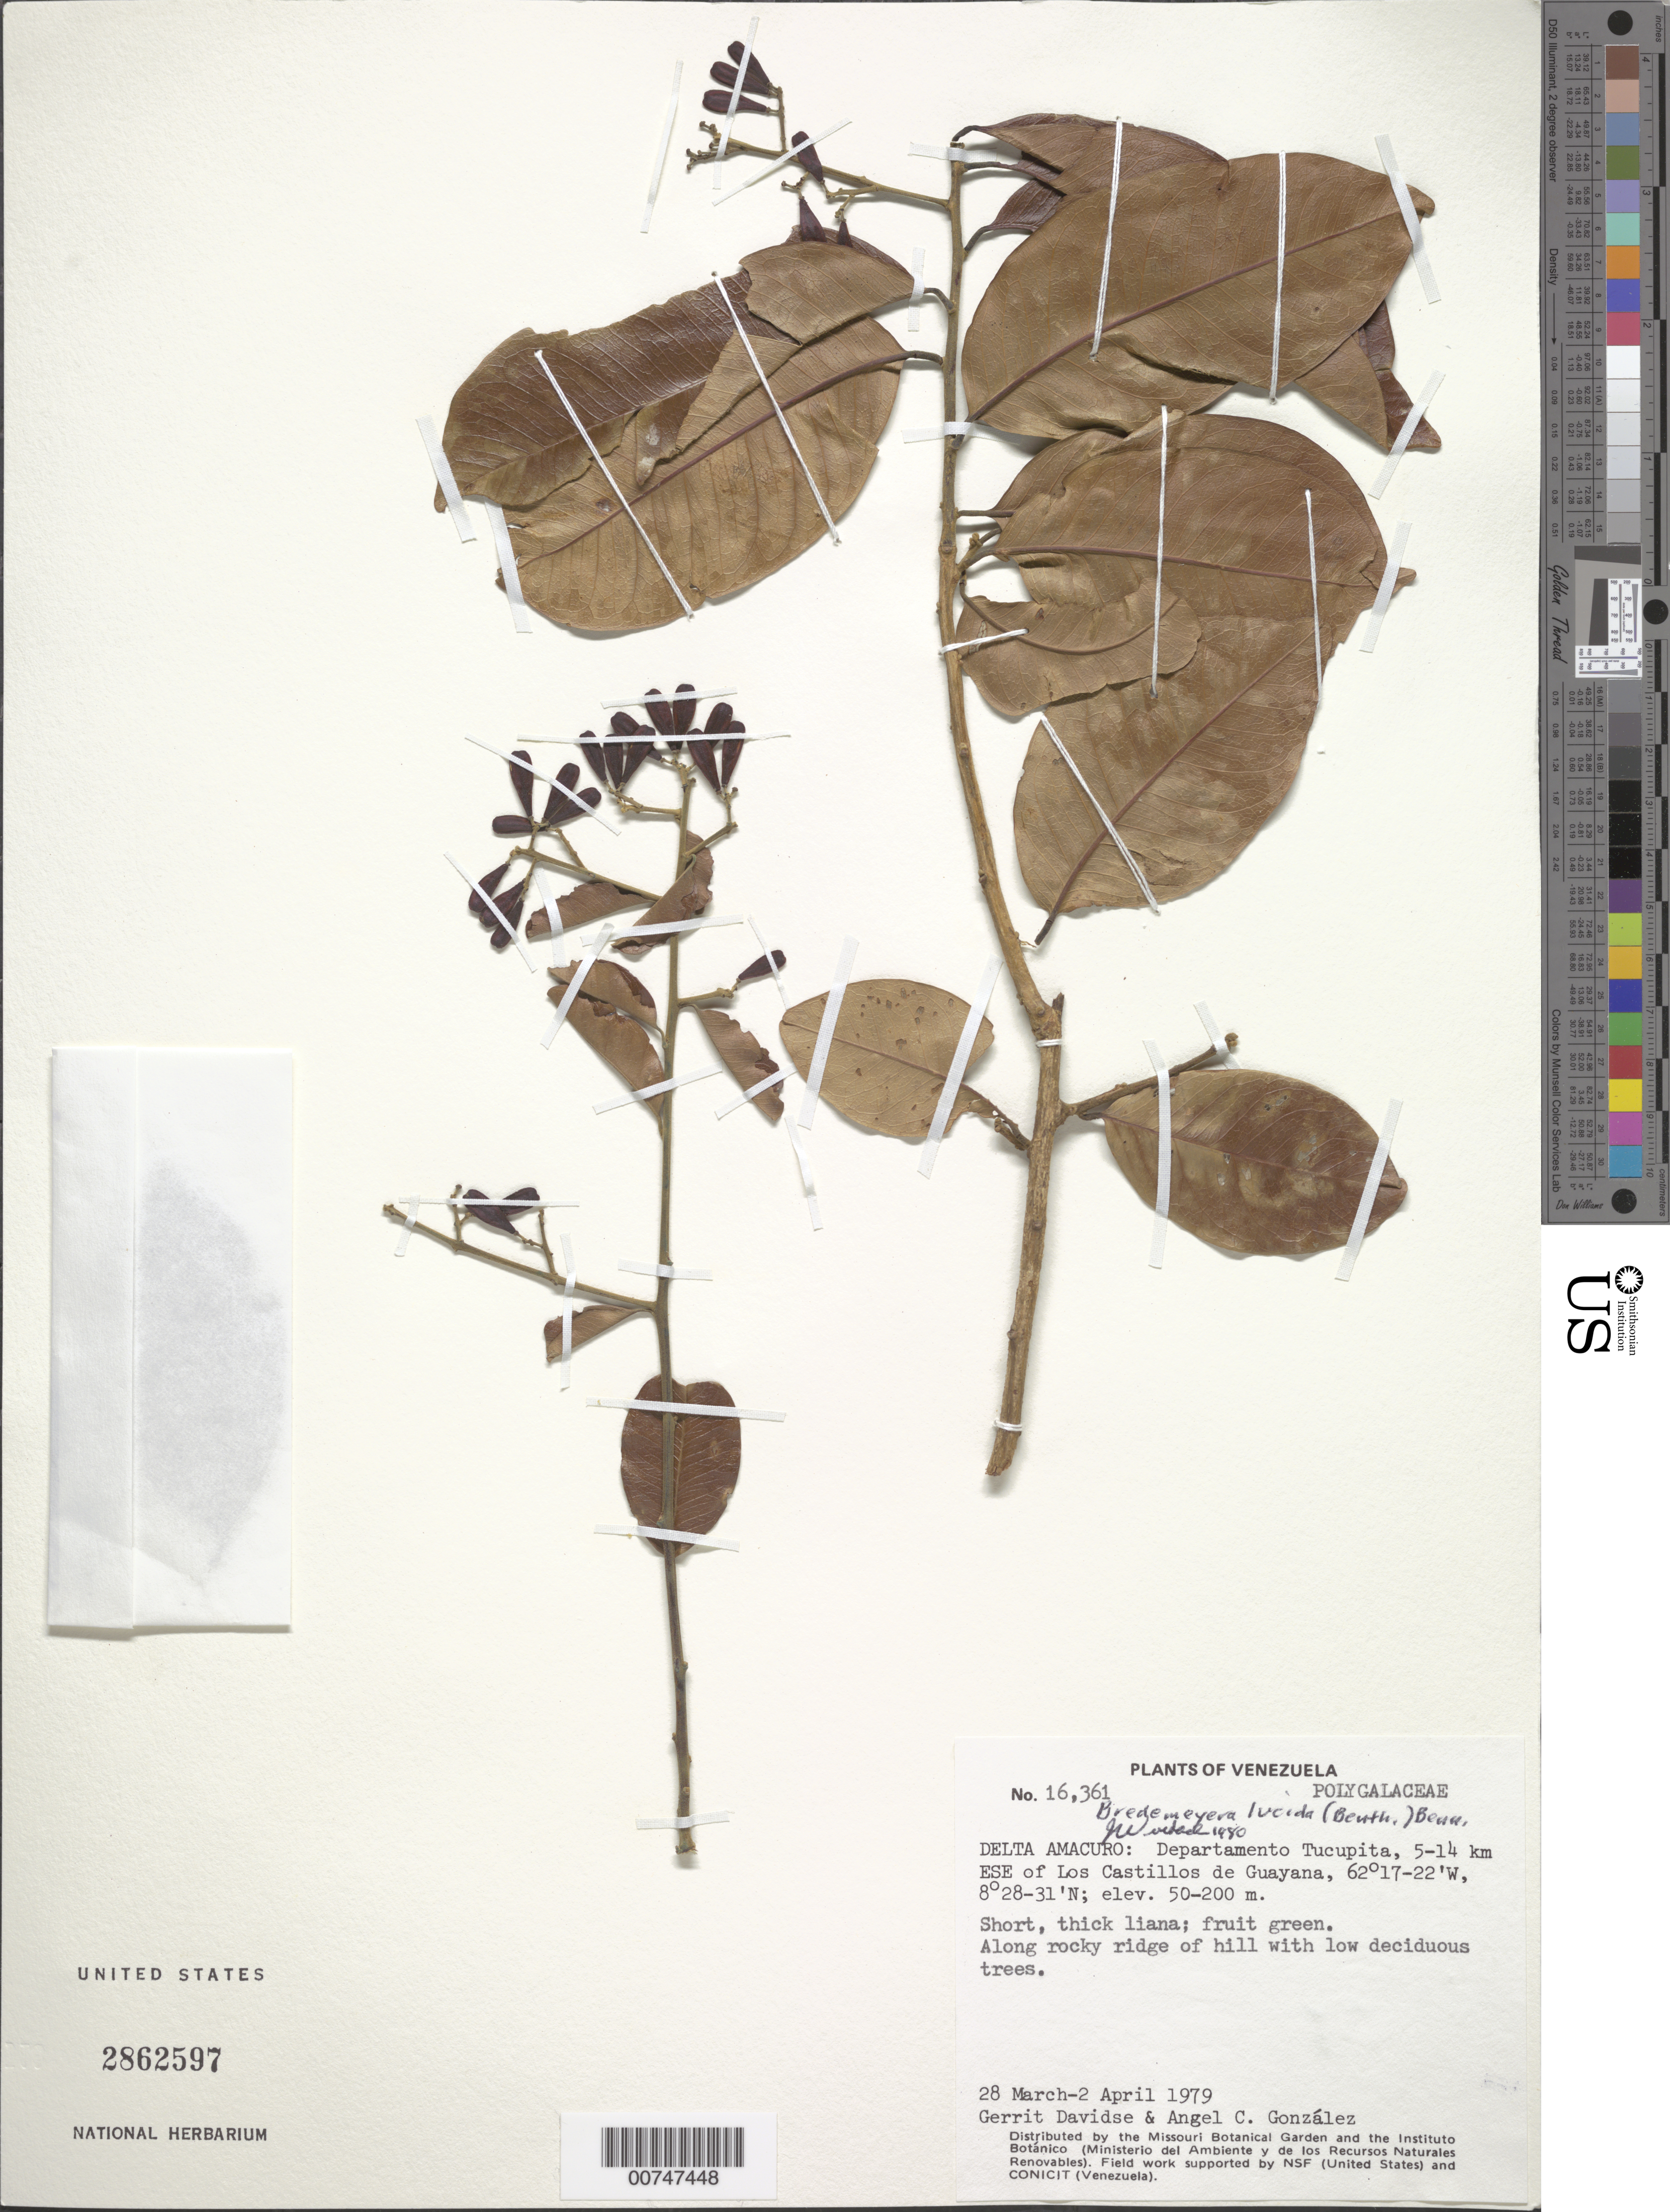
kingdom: Plantae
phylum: Tracheophyta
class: Magnoliopsida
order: Fabales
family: Polygalaceae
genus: Bredemeyera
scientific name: Bredemeyera lucida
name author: (Benth.) Klotzsch ex Hassk.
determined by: Wurdack, John J., (US), US (UNITED STATES)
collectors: G. Davidse & A. C. González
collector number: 16361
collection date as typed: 28-Mar-79 to 2-Apr-79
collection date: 1979-03-28/1979-04-02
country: Venezuela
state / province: Delta Amacuro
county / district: Tucupita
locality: Los Castillos de Guayana, 5-14 km ESE of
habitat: Rocky ridge of hill with low deciduous trees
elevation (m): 50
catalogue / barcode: US 2862597